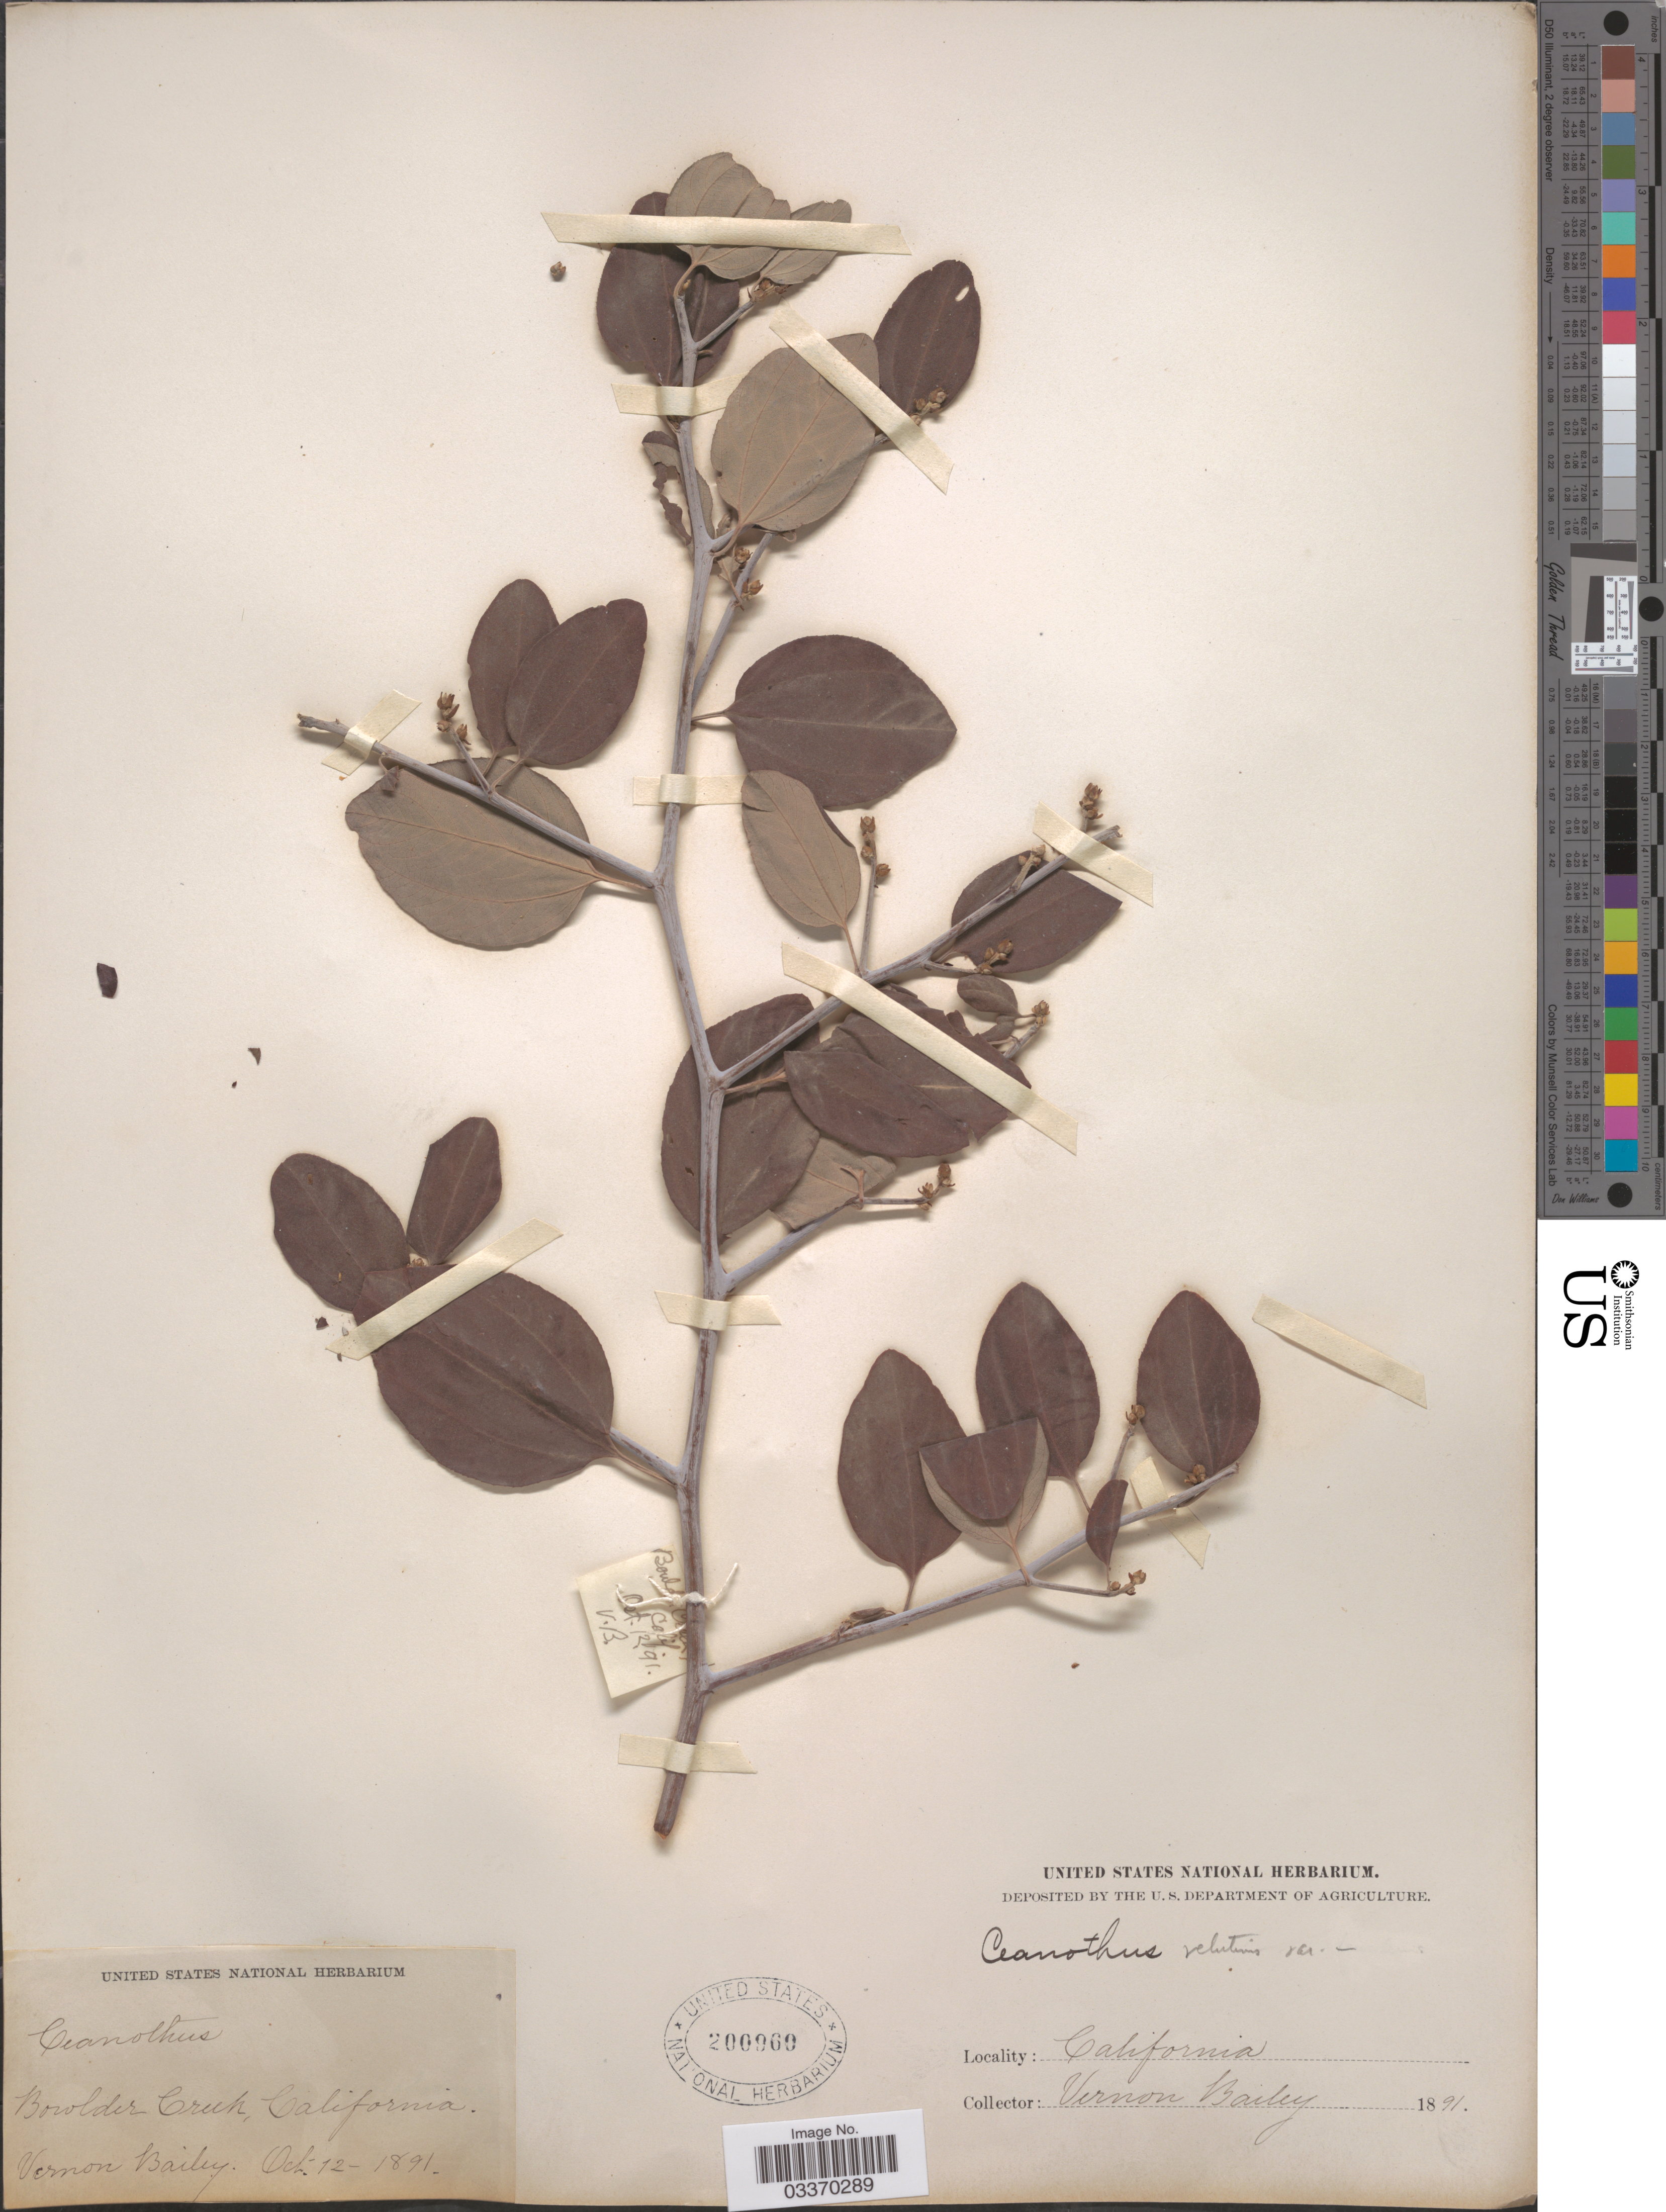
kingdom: Plantae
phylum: Tracheophyta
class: Magnoliopsida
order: Rosales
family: Rhamnaceae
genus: Ceanothus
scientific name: Ceanothus sorediatus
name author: Hook. & Arn.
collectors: V. O. Bailey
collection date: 1891-10-12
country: United States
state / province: California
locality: Boulder Creek,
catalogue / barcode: US 200969